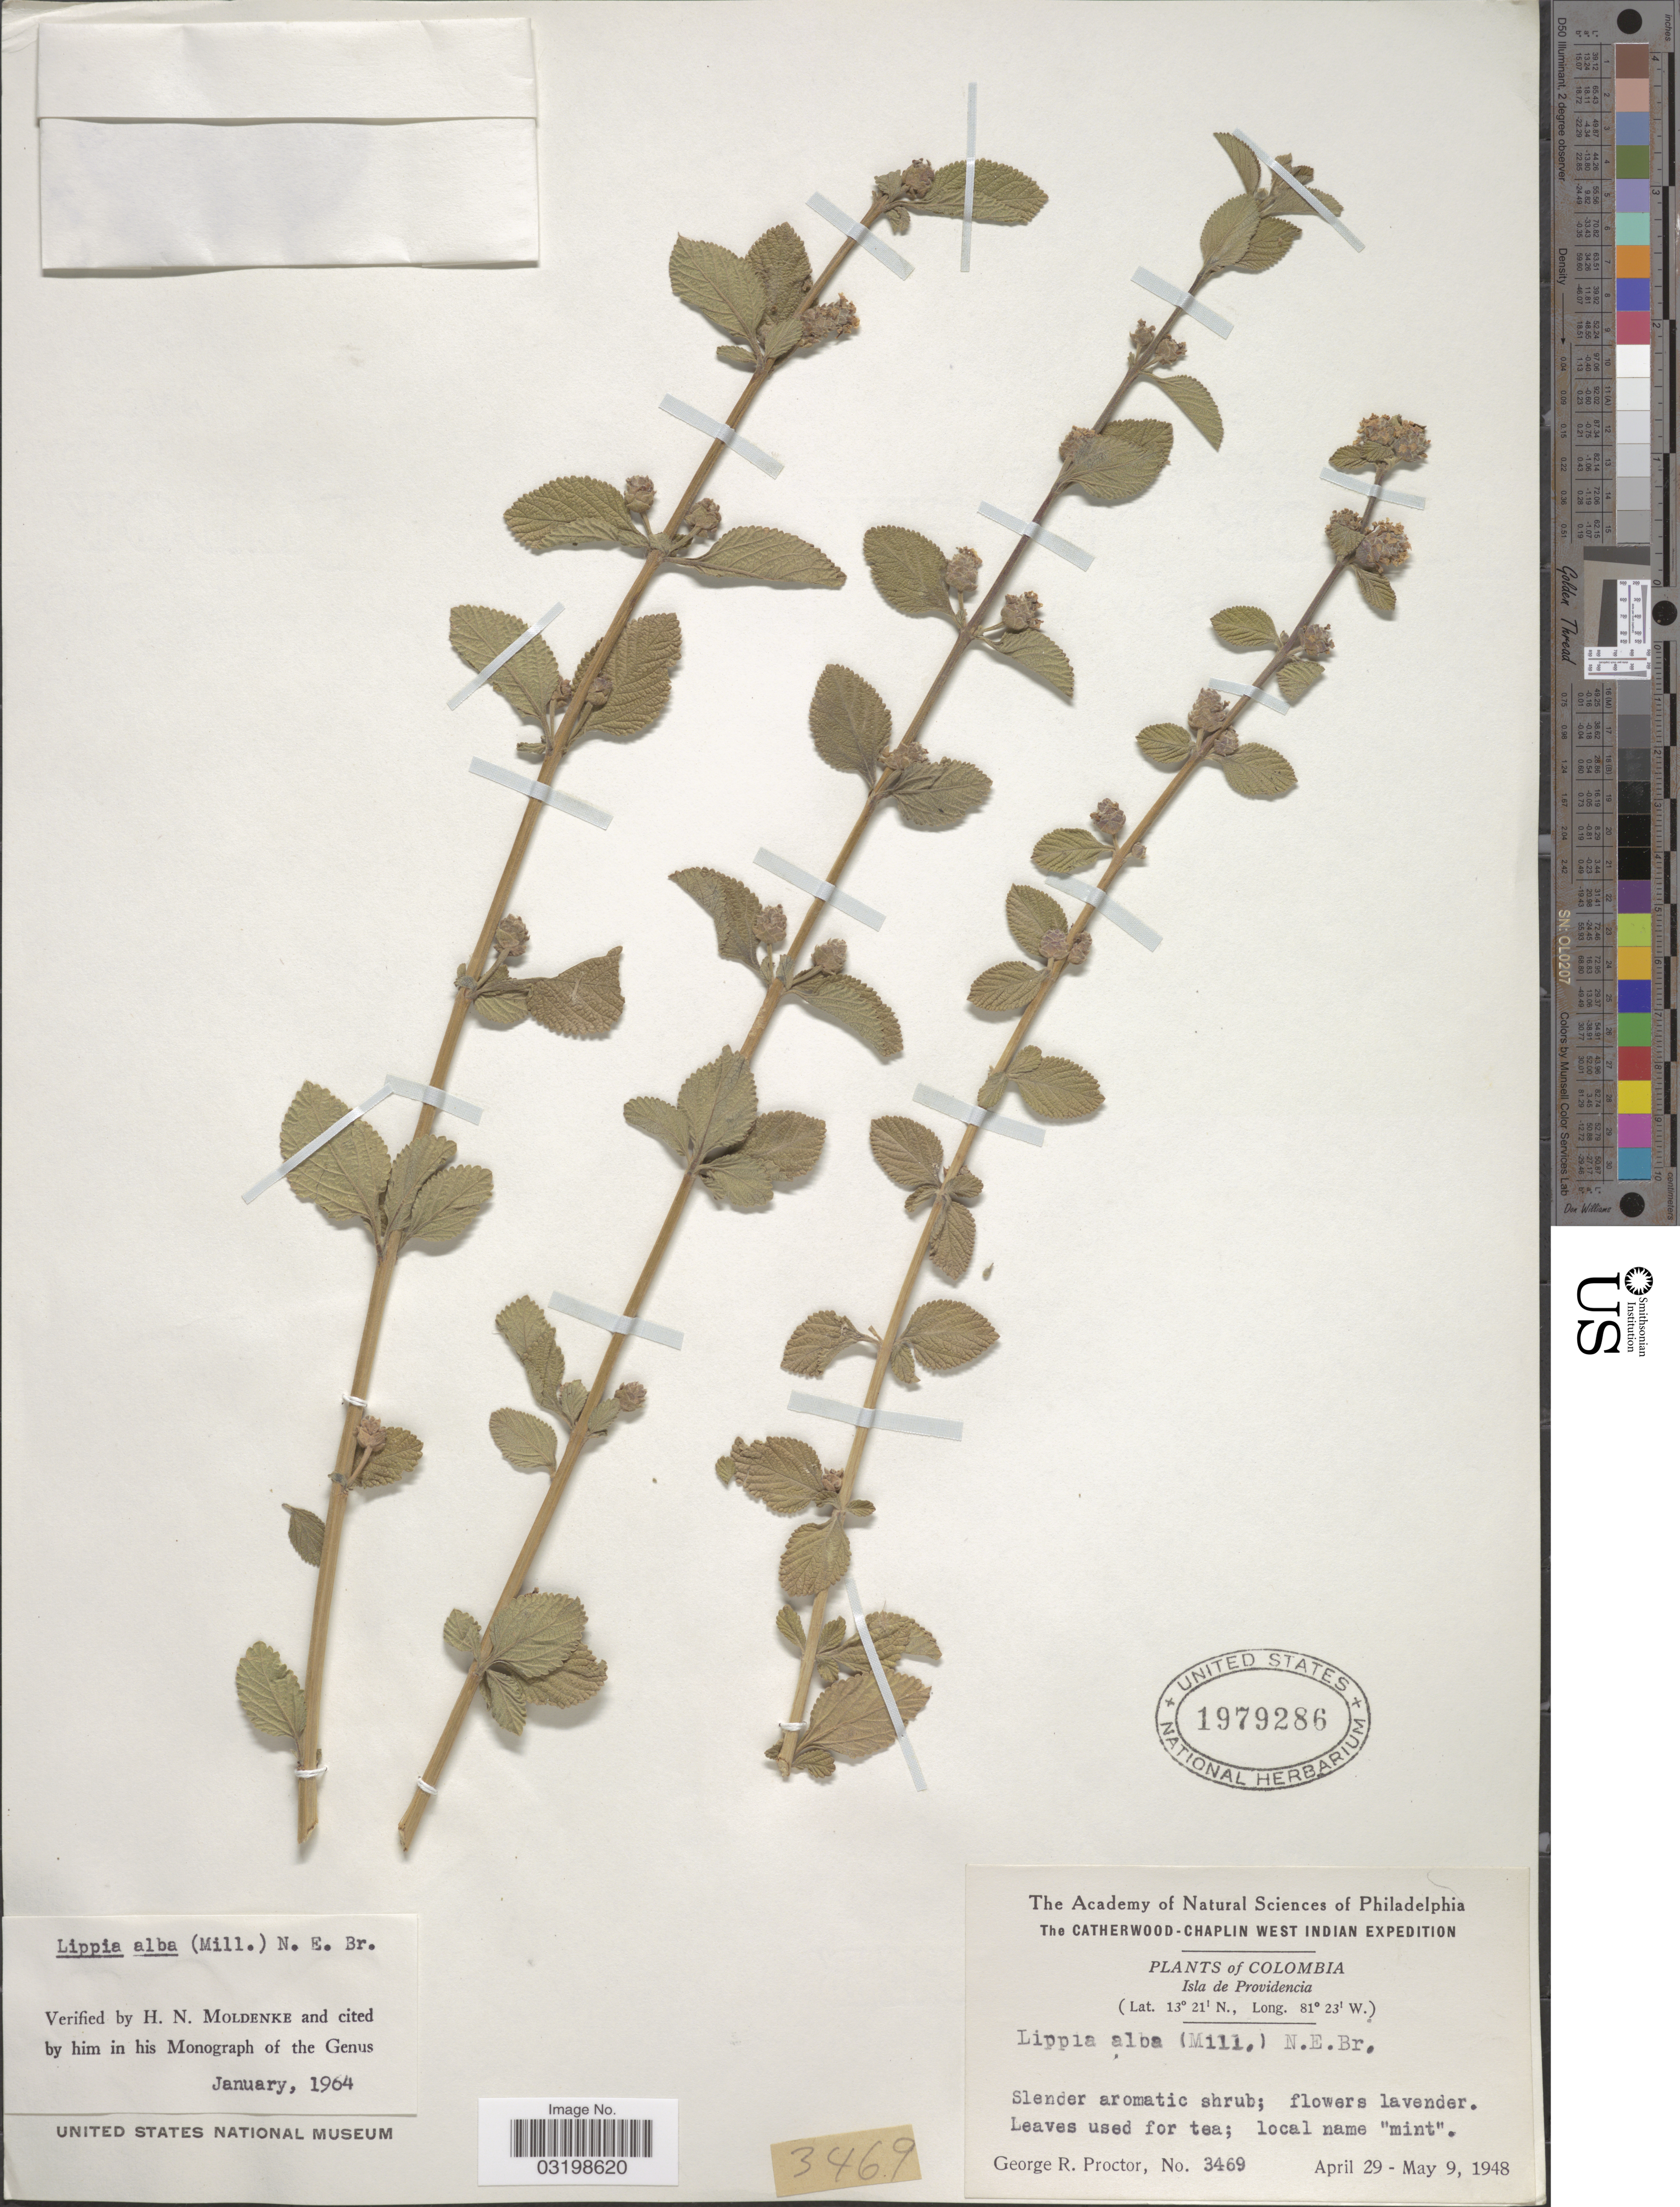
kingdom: Plantae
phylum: Tracheophyta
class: Magnoliopsida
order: Lamiales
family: Verbenaceae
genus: Lippia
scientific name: Lippia alba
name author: (Mill.) N.E. Br. ex Britton & P. Wilson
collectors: G. Proctor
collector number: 3469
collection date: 1948-04-29/1948-05-09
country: Colombia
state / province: San Andres y Providencia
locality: West Indian, Isla de Providencia.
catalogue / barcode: US 1979286